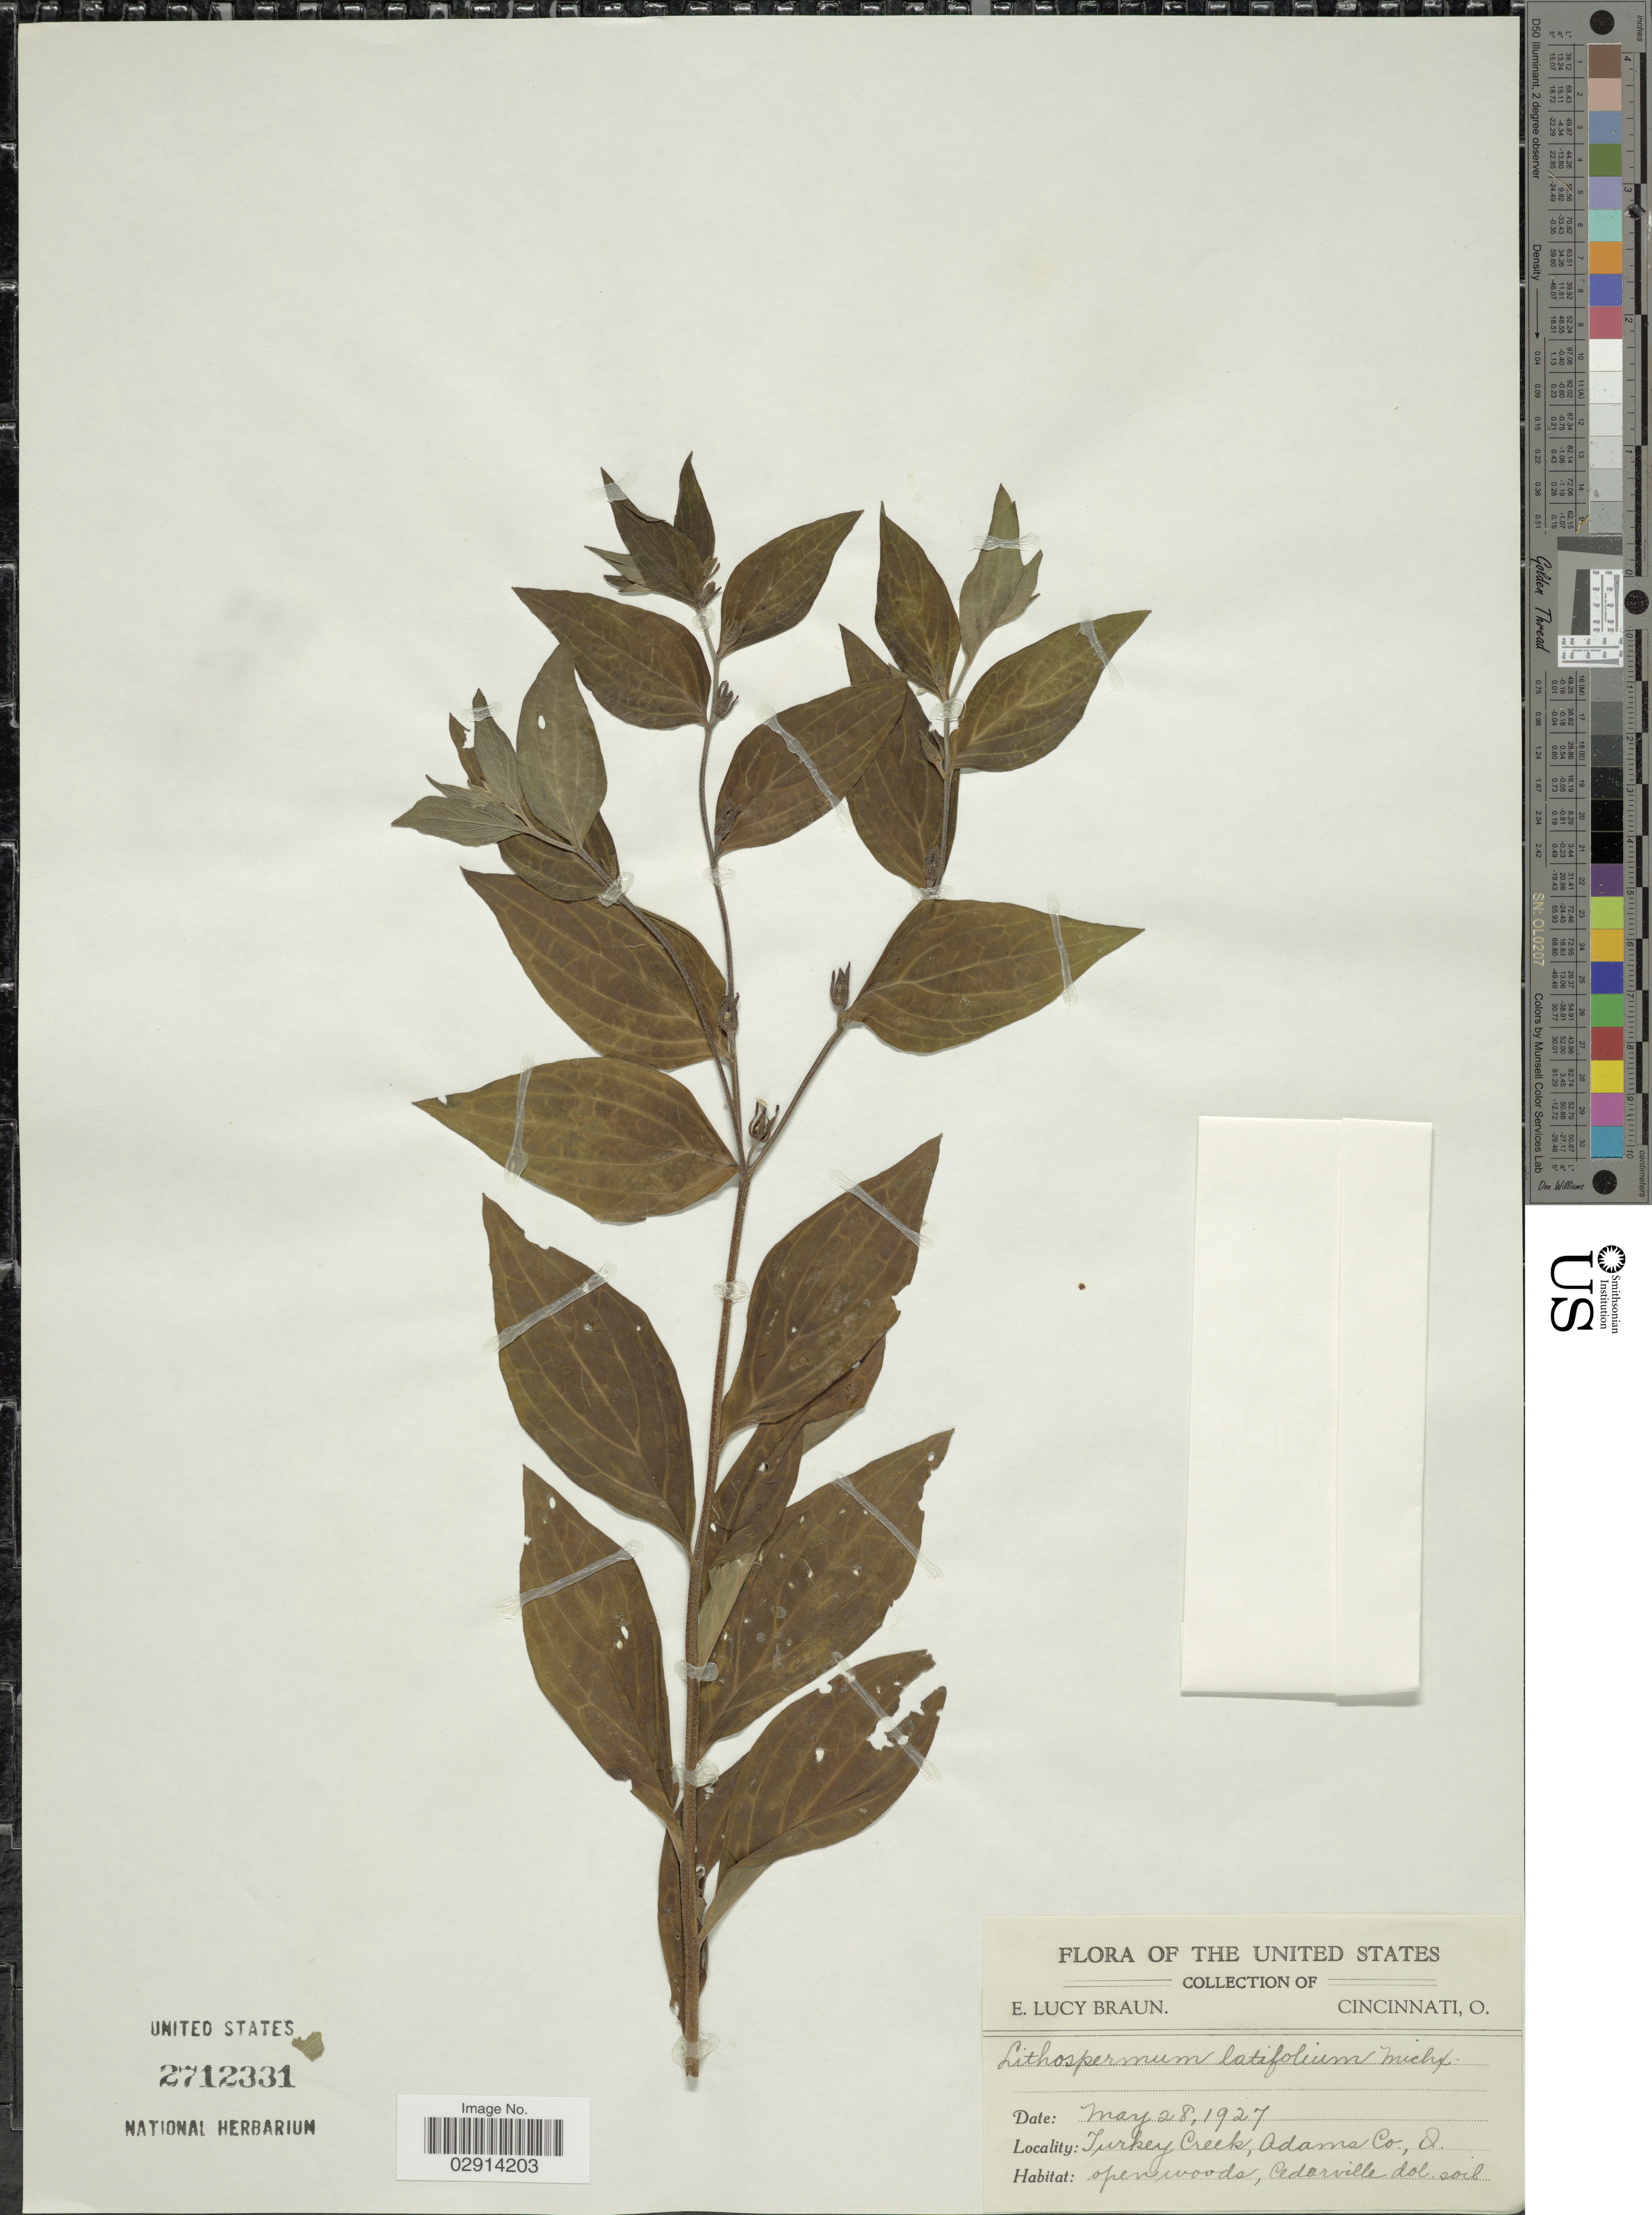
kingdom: Plantae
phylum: Tracheophyta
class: Magnoliopsida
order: Boraginales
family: Boraginaceae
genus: Lithospermum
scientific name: Lithospermum latifolium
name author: Michx.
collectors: E. L. Braun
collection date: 1927-05-28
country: United States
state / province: Ohio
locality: Turkey Creek, Adams Co., O.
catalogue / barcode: US 2712331